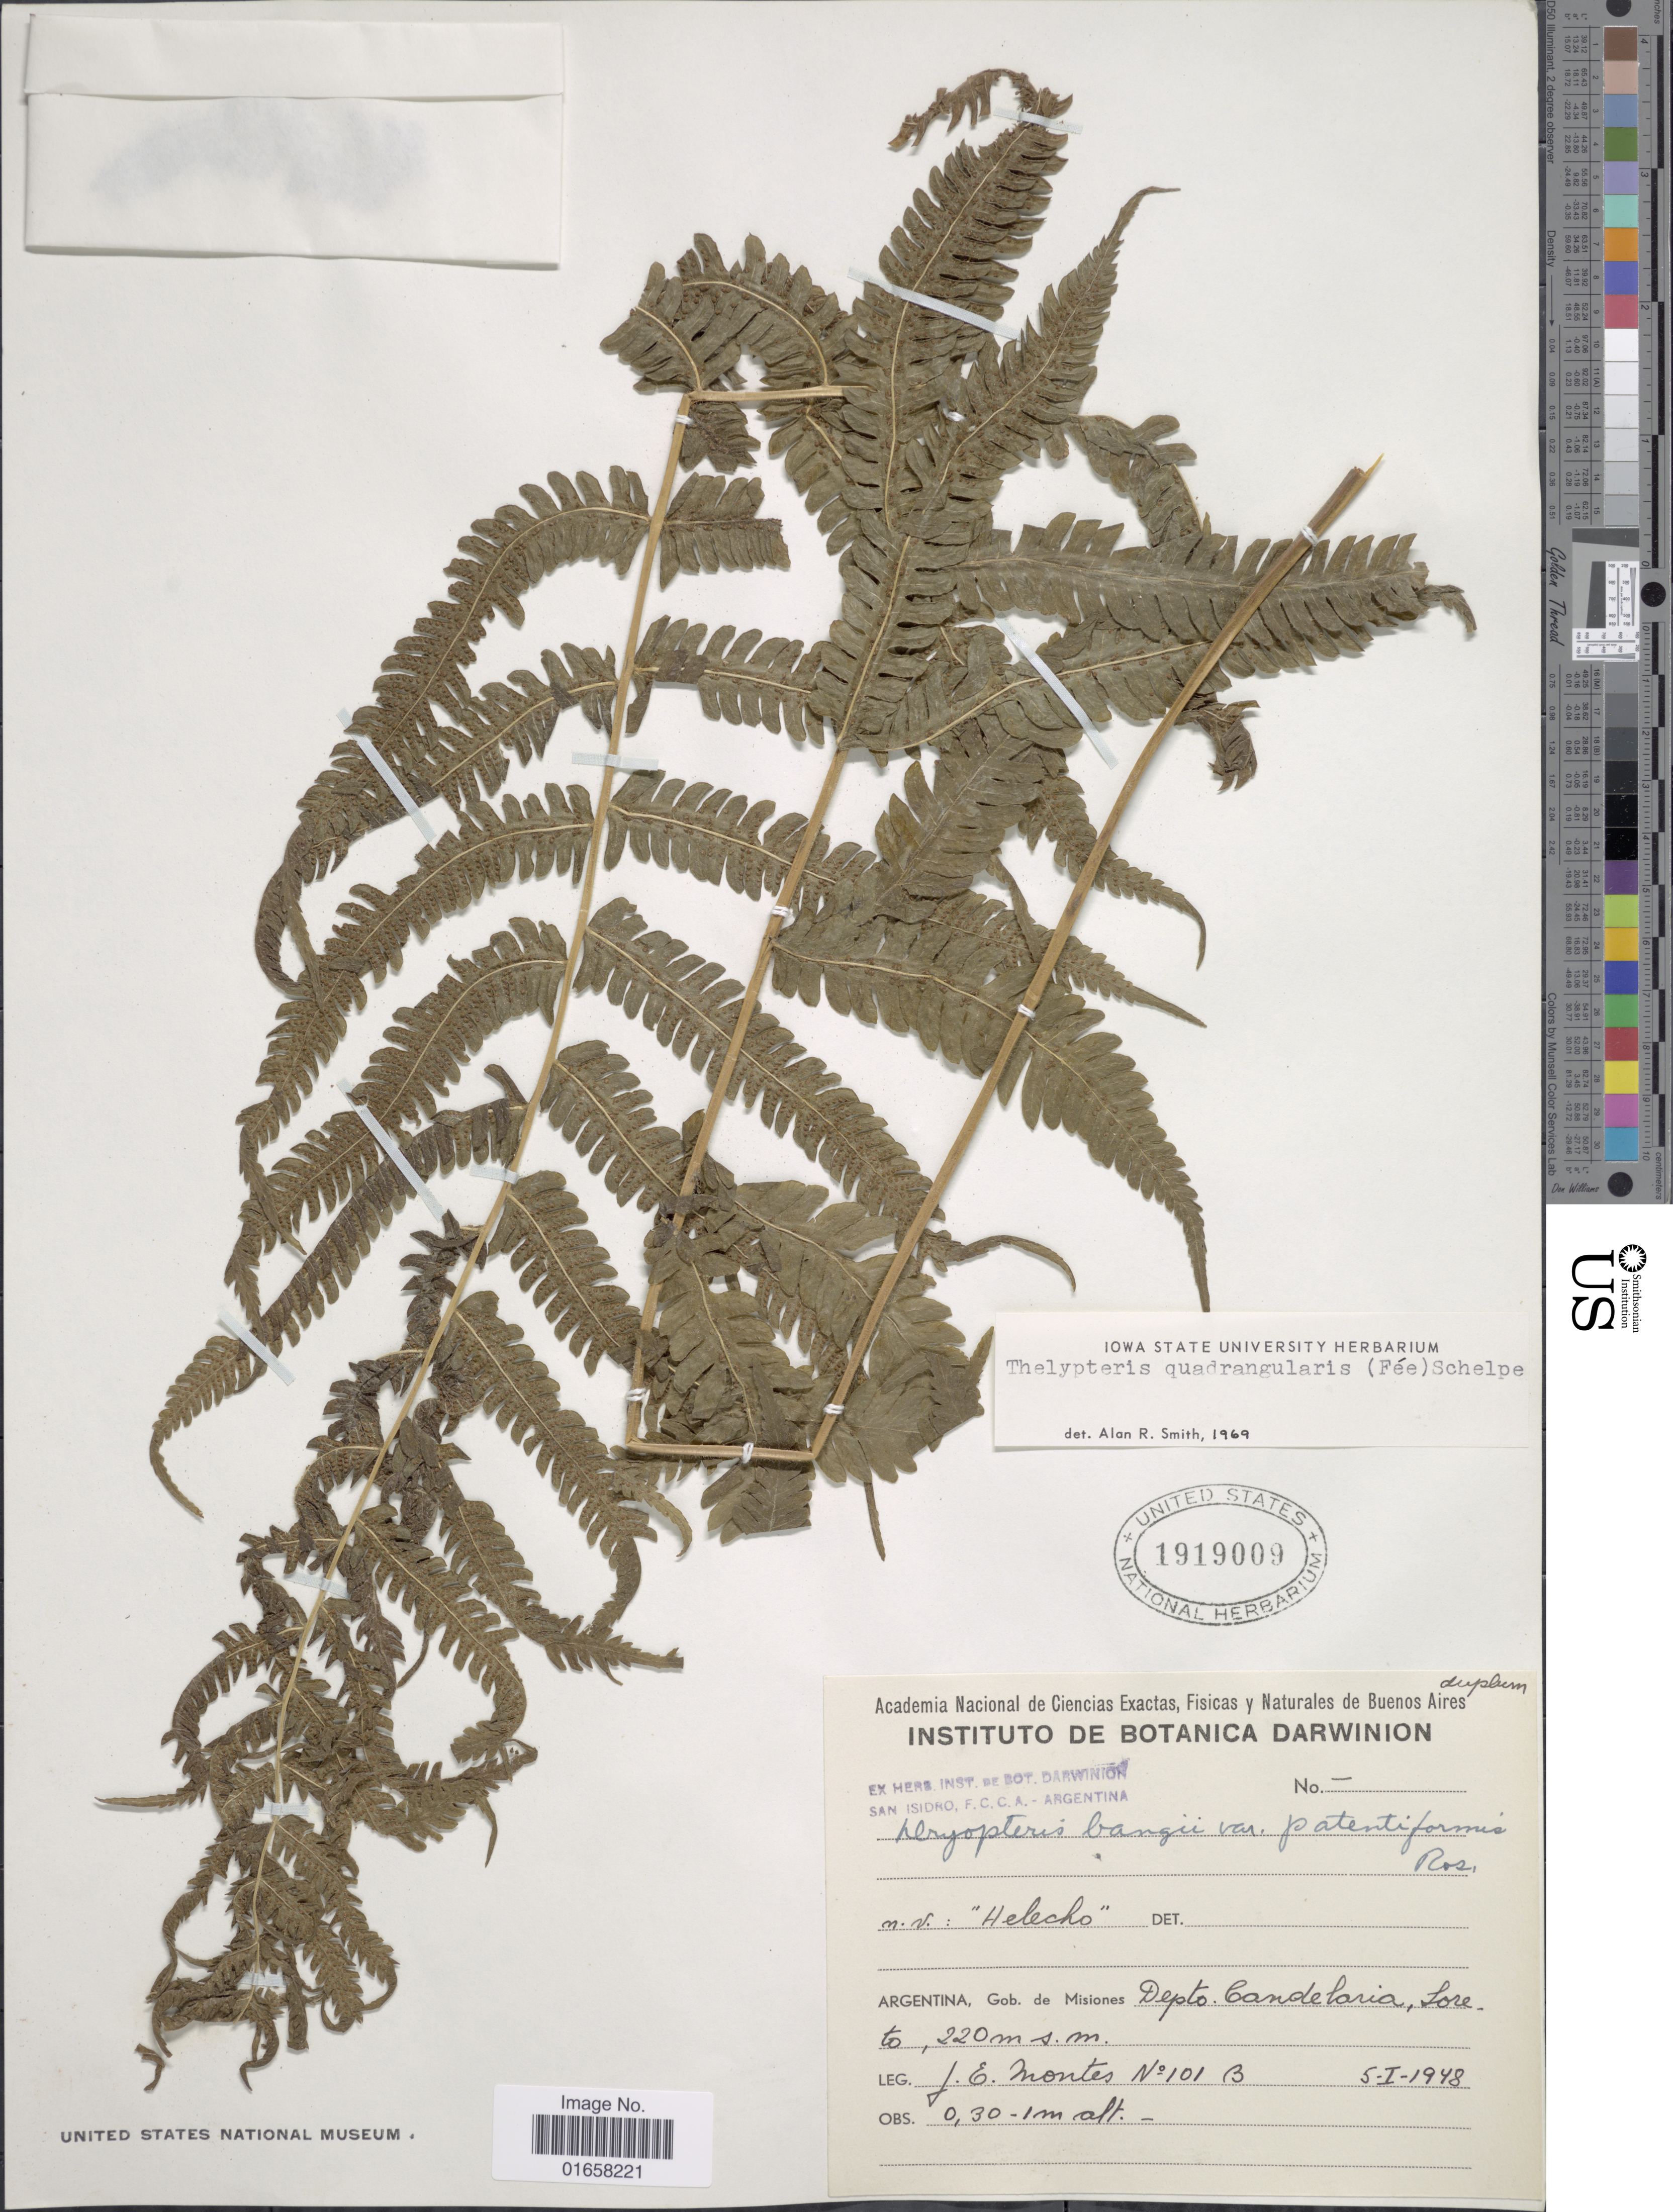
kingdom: Plantae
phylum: Tracheophyta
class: Polypodiopsida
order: Polypodiales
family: Thelypteridaceae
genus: Christella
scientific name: Christella hispidula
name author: (Decne.) Holttum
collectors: J. E. Montes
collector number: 101B*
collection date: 1948-01-05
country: Argentina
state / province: Misiones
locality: Gob. de Misiones: Depto. Candelaria. Sore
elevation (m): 220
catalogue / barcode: US 1919009